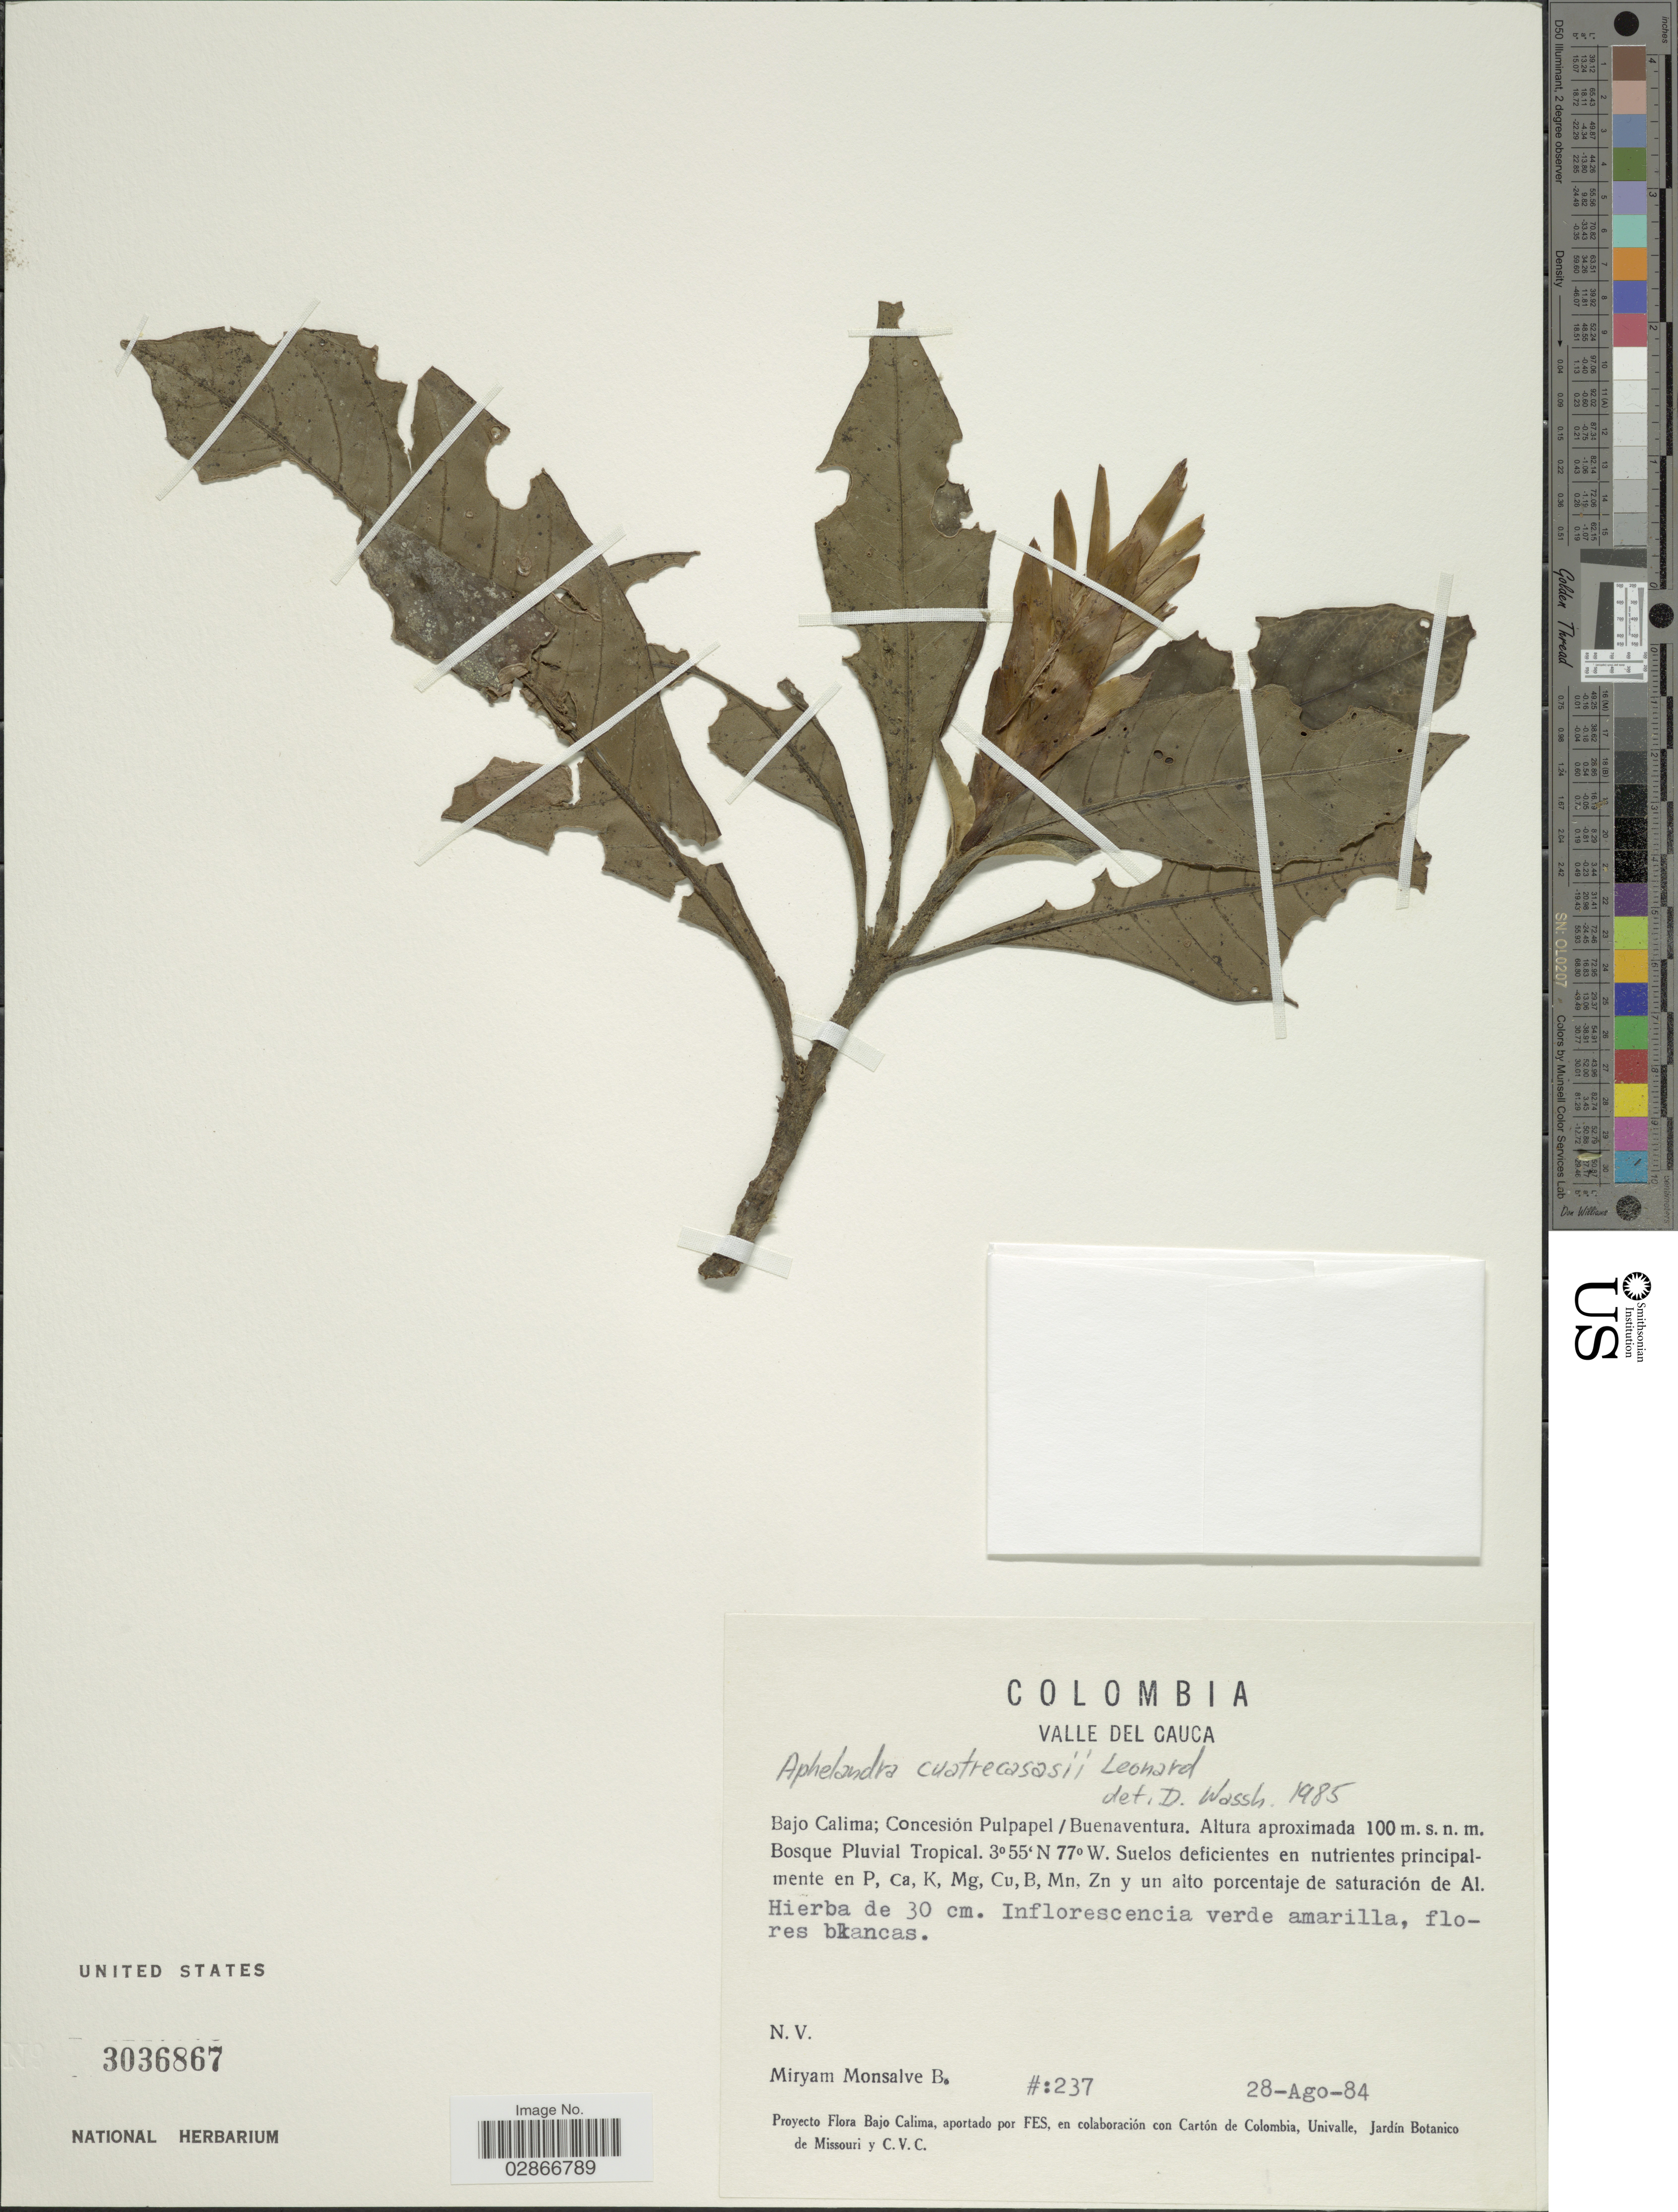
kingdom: Plantae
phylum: Tracheophyta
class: Magnoliopsida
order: Lamiales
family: Acanthaceae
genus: Aphelandra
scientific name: Aphelandra cuatrecasasii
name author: Leonard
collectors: M. Monsalve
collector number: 237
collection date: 1984-08-28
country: Colombia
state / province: Valle del Cauca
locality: Bajo Calima; Concesión Pulpapel/Buenaventura. Bosque Pluvial Tropical.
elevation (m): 100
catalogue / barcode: US 3036867